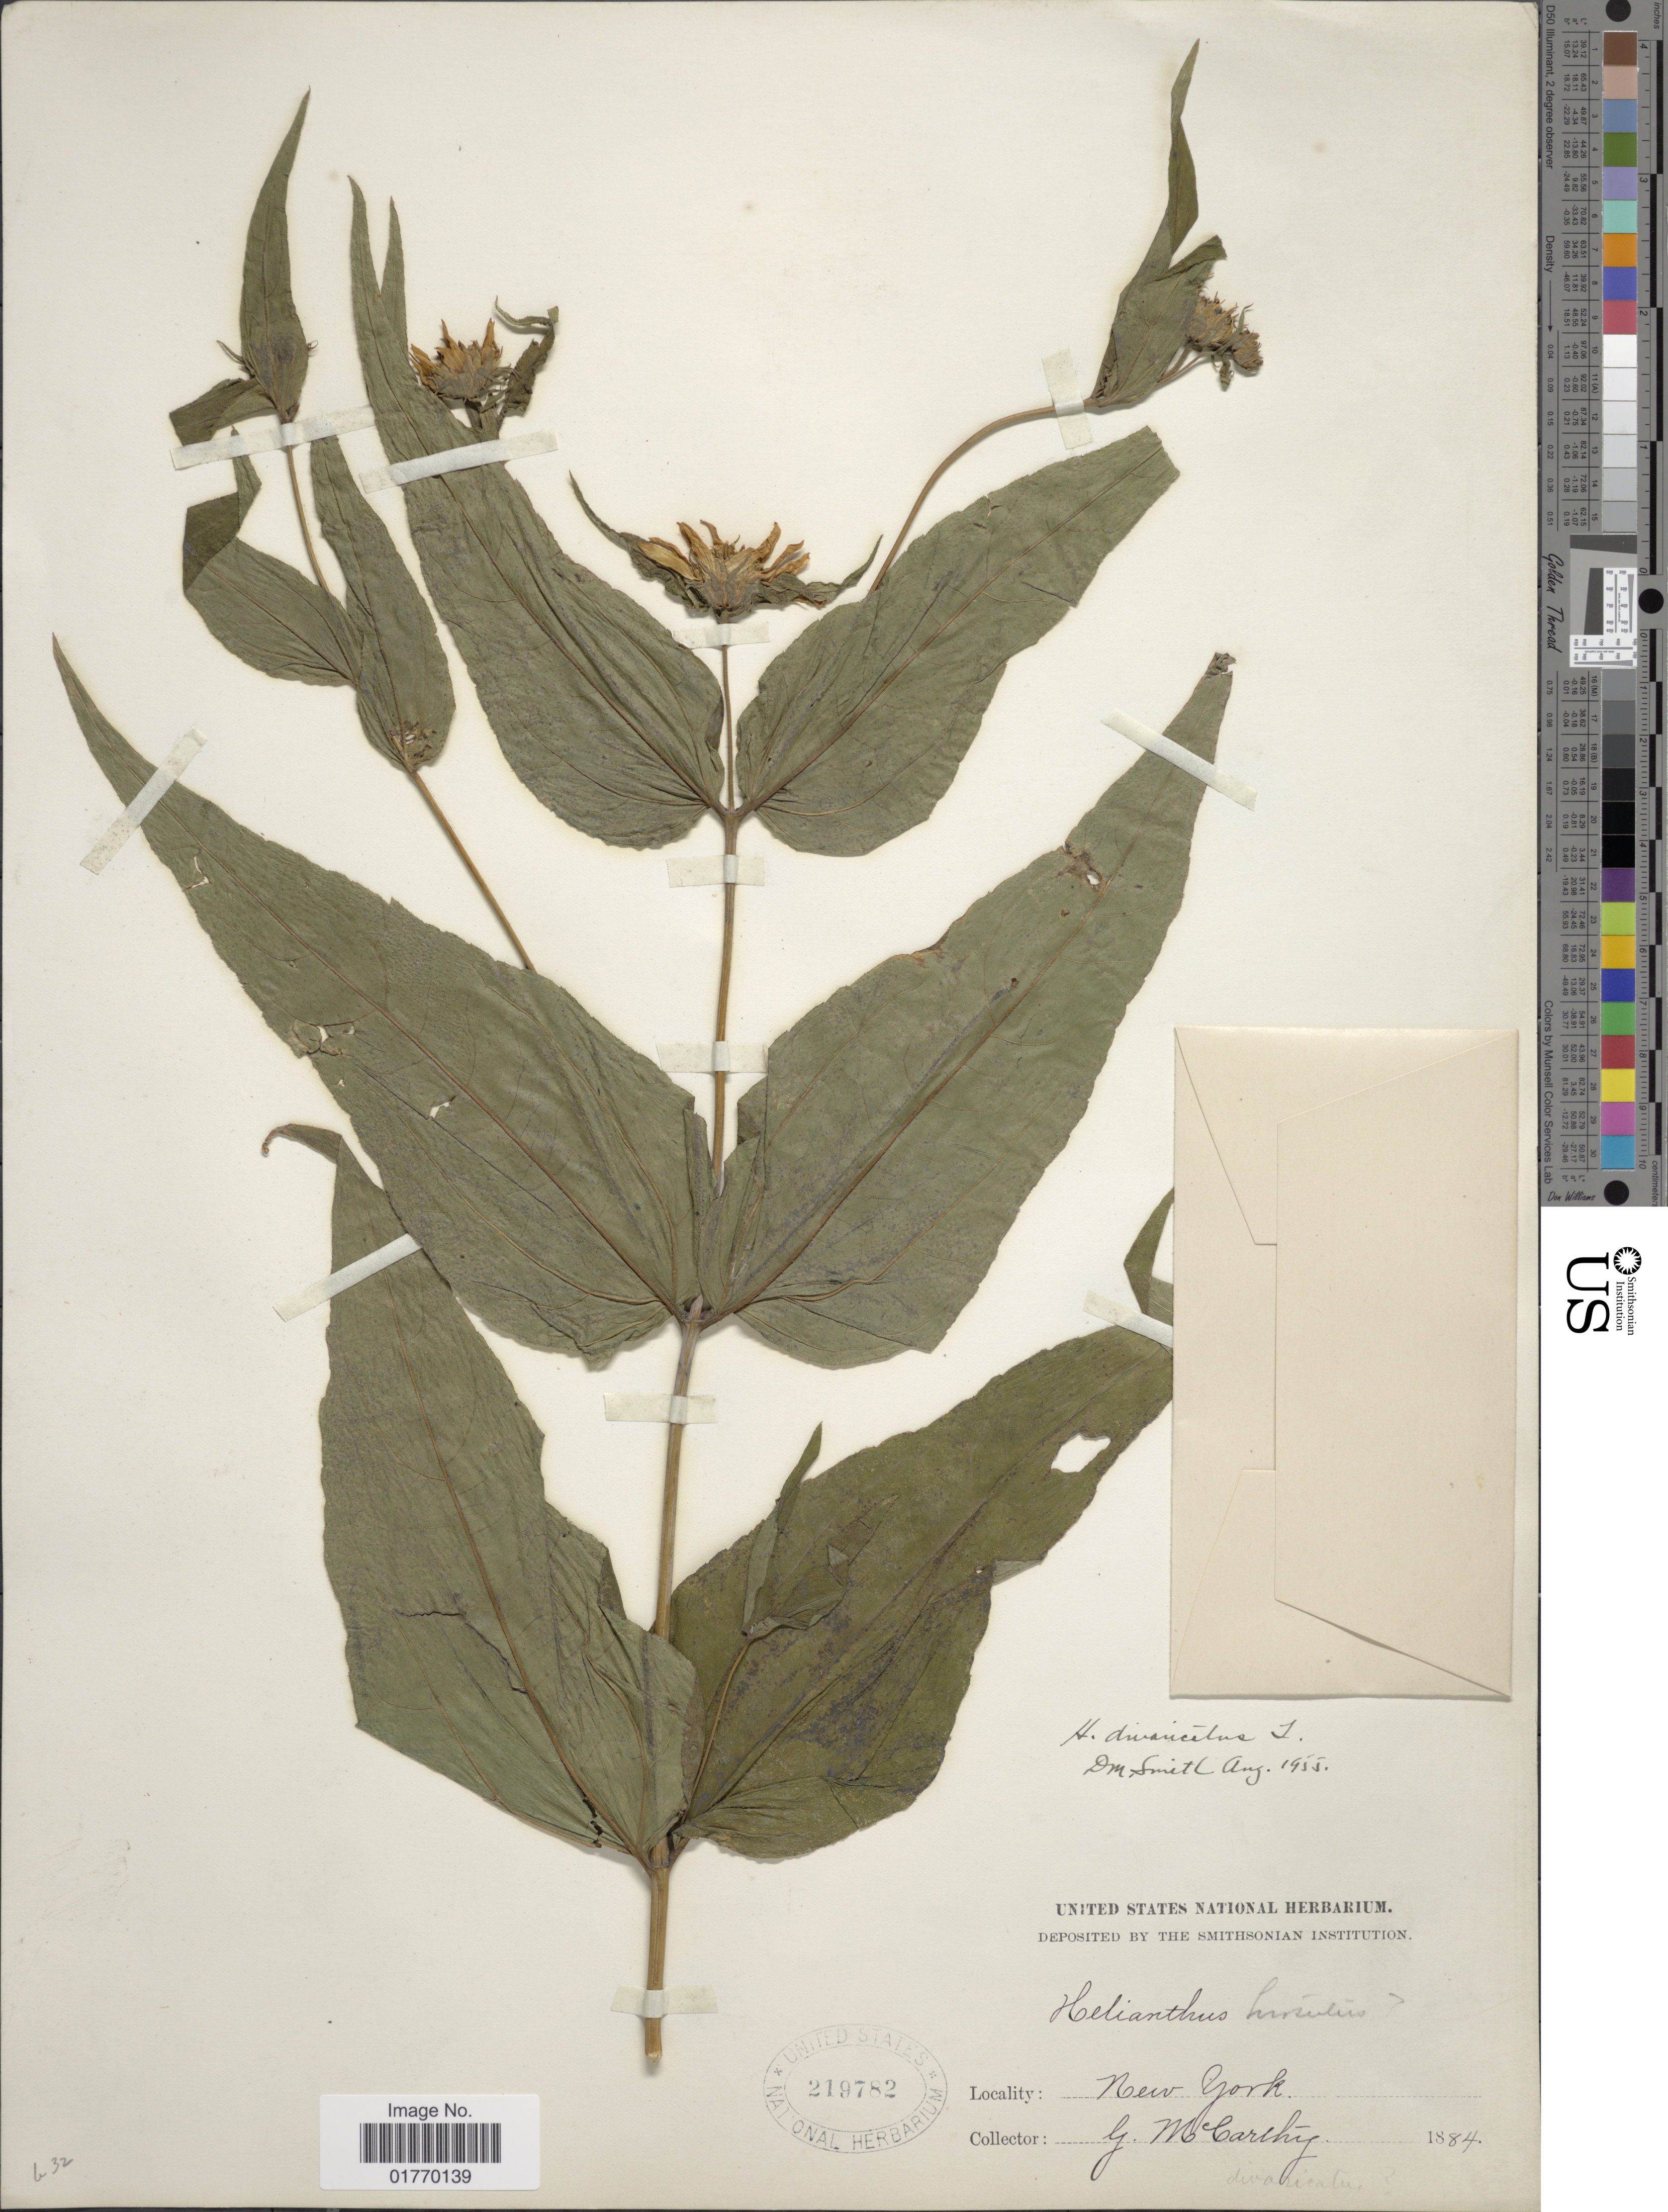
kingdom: Plantae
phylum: Tracheophyta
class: Magnoliopsida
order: Asterales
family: Asteraceae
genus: Helianthus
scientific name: Helianthus divaricatus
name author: L.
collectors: G. McCarthy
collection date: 1884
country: United States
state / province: New York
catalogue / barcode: US 219782